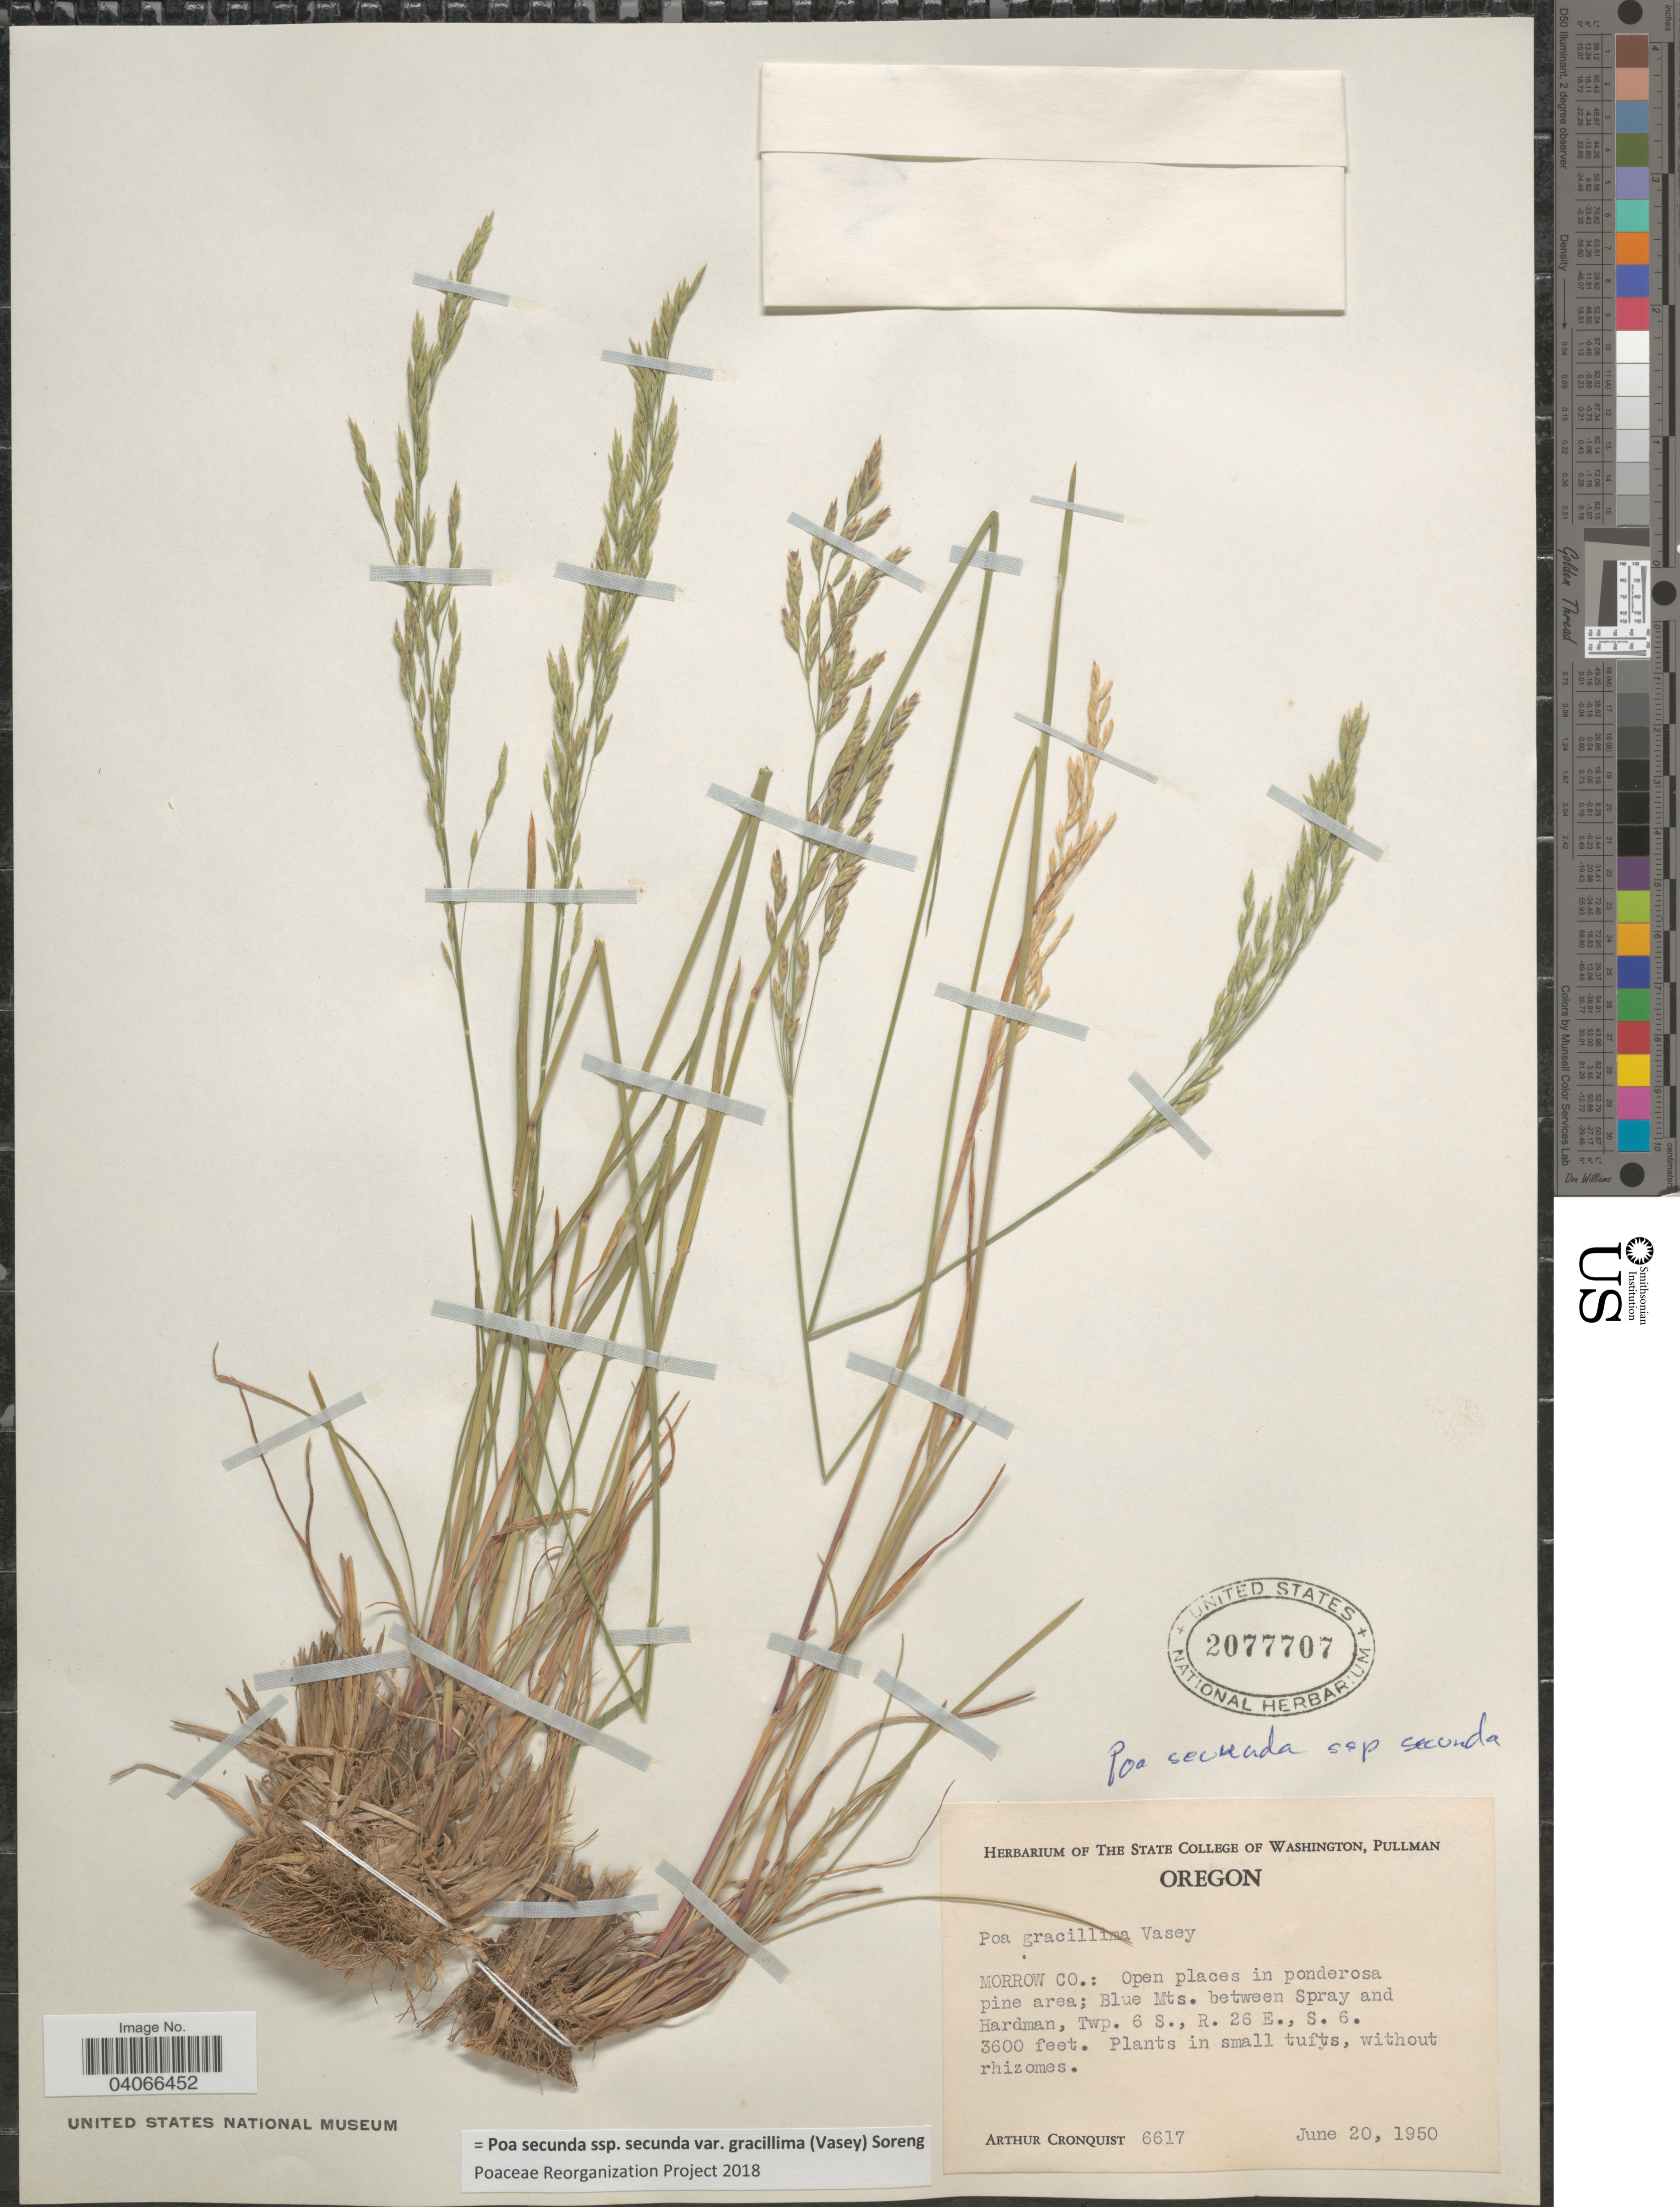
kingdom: Plantae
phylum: Tracheophyta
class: Liliopsida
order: Poales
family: Poaceae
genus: Poa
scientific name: Poa secunda subsp. secunda var. gracillima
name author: (Vasey) Soreng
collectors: A. J. Cronquist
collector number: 6617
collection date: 1950-06-20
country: United States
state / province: Oregon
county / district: Morrow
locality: Morrow Co.: Blue Mts. between Spray and Hardman, Twp. 6S., R. 26 E., S. 6.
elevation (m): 1097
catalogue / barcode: US 2077707